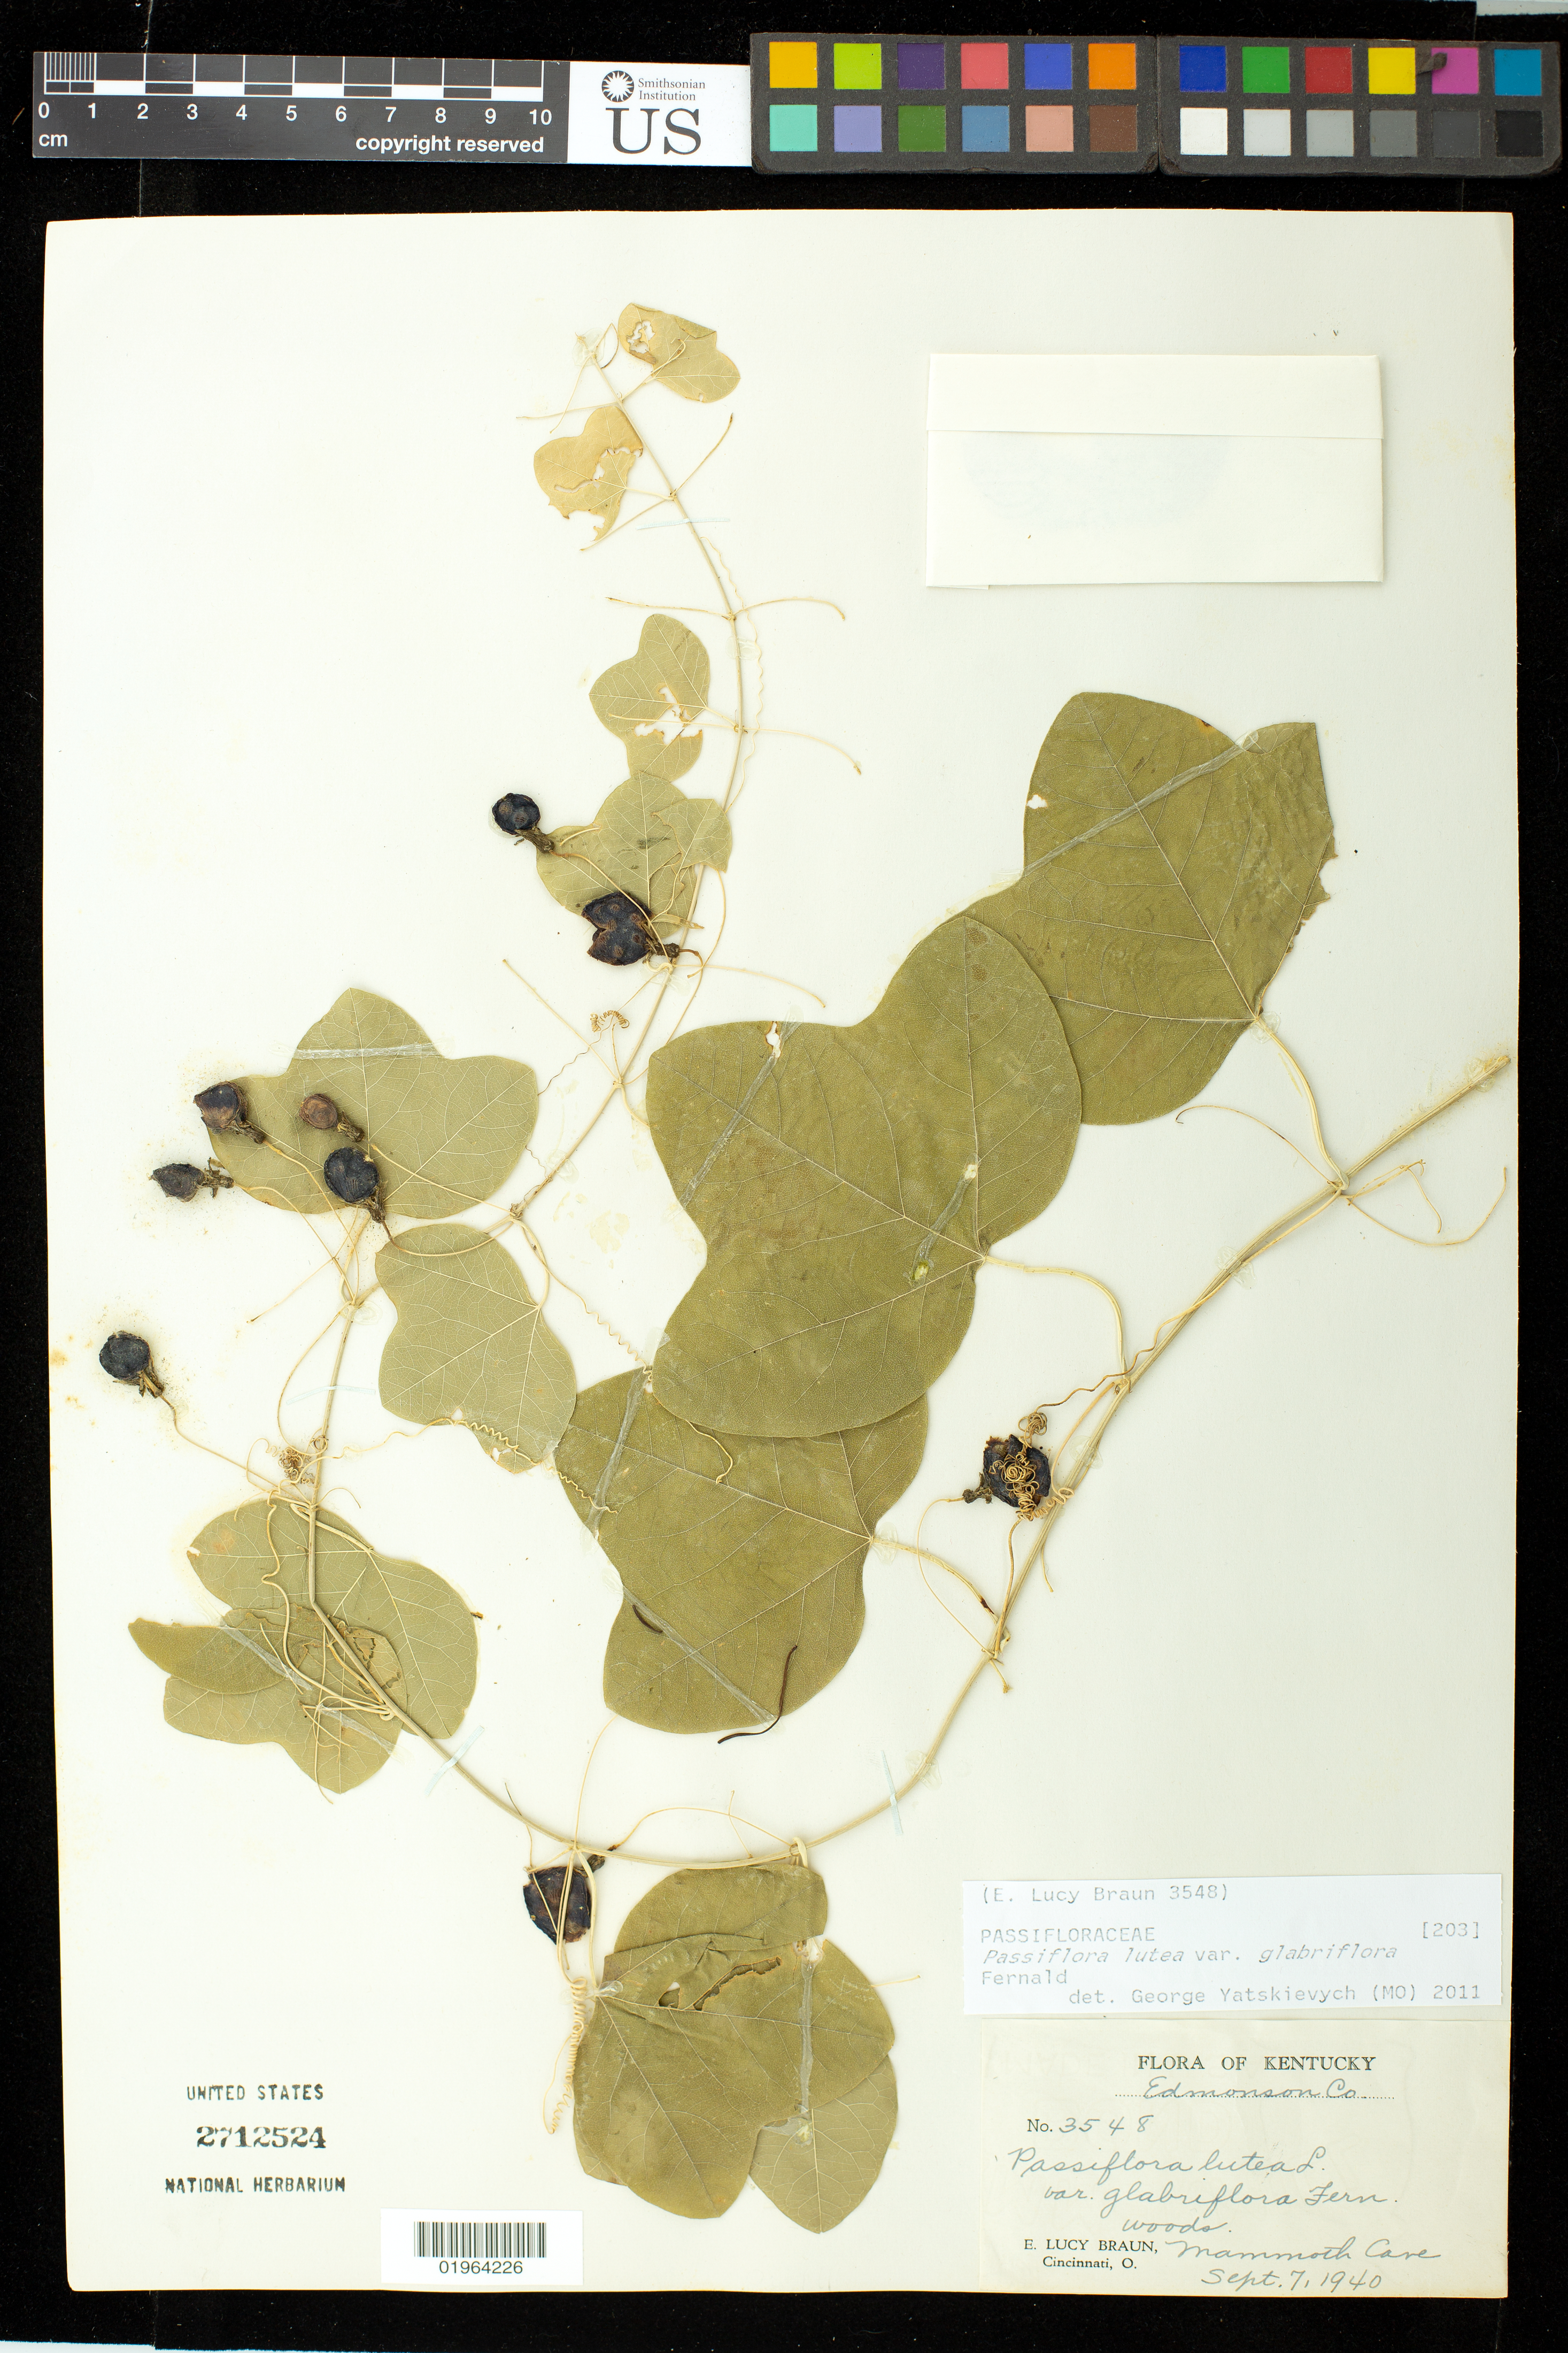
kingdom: Plantae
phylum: Tracheophyta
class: Magnoliopsida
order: Malpighiales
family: Passifloraceae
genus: Passiflora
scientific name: Passiflora lutea var. glabriflora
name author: Fernald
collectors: E. L. Braun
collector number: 3548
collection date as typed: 07 Sep 1940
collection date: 1940-09-07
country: United States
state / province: Kentucky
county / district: Edmonson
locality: Mammoth Cave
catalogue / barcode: US 2712524